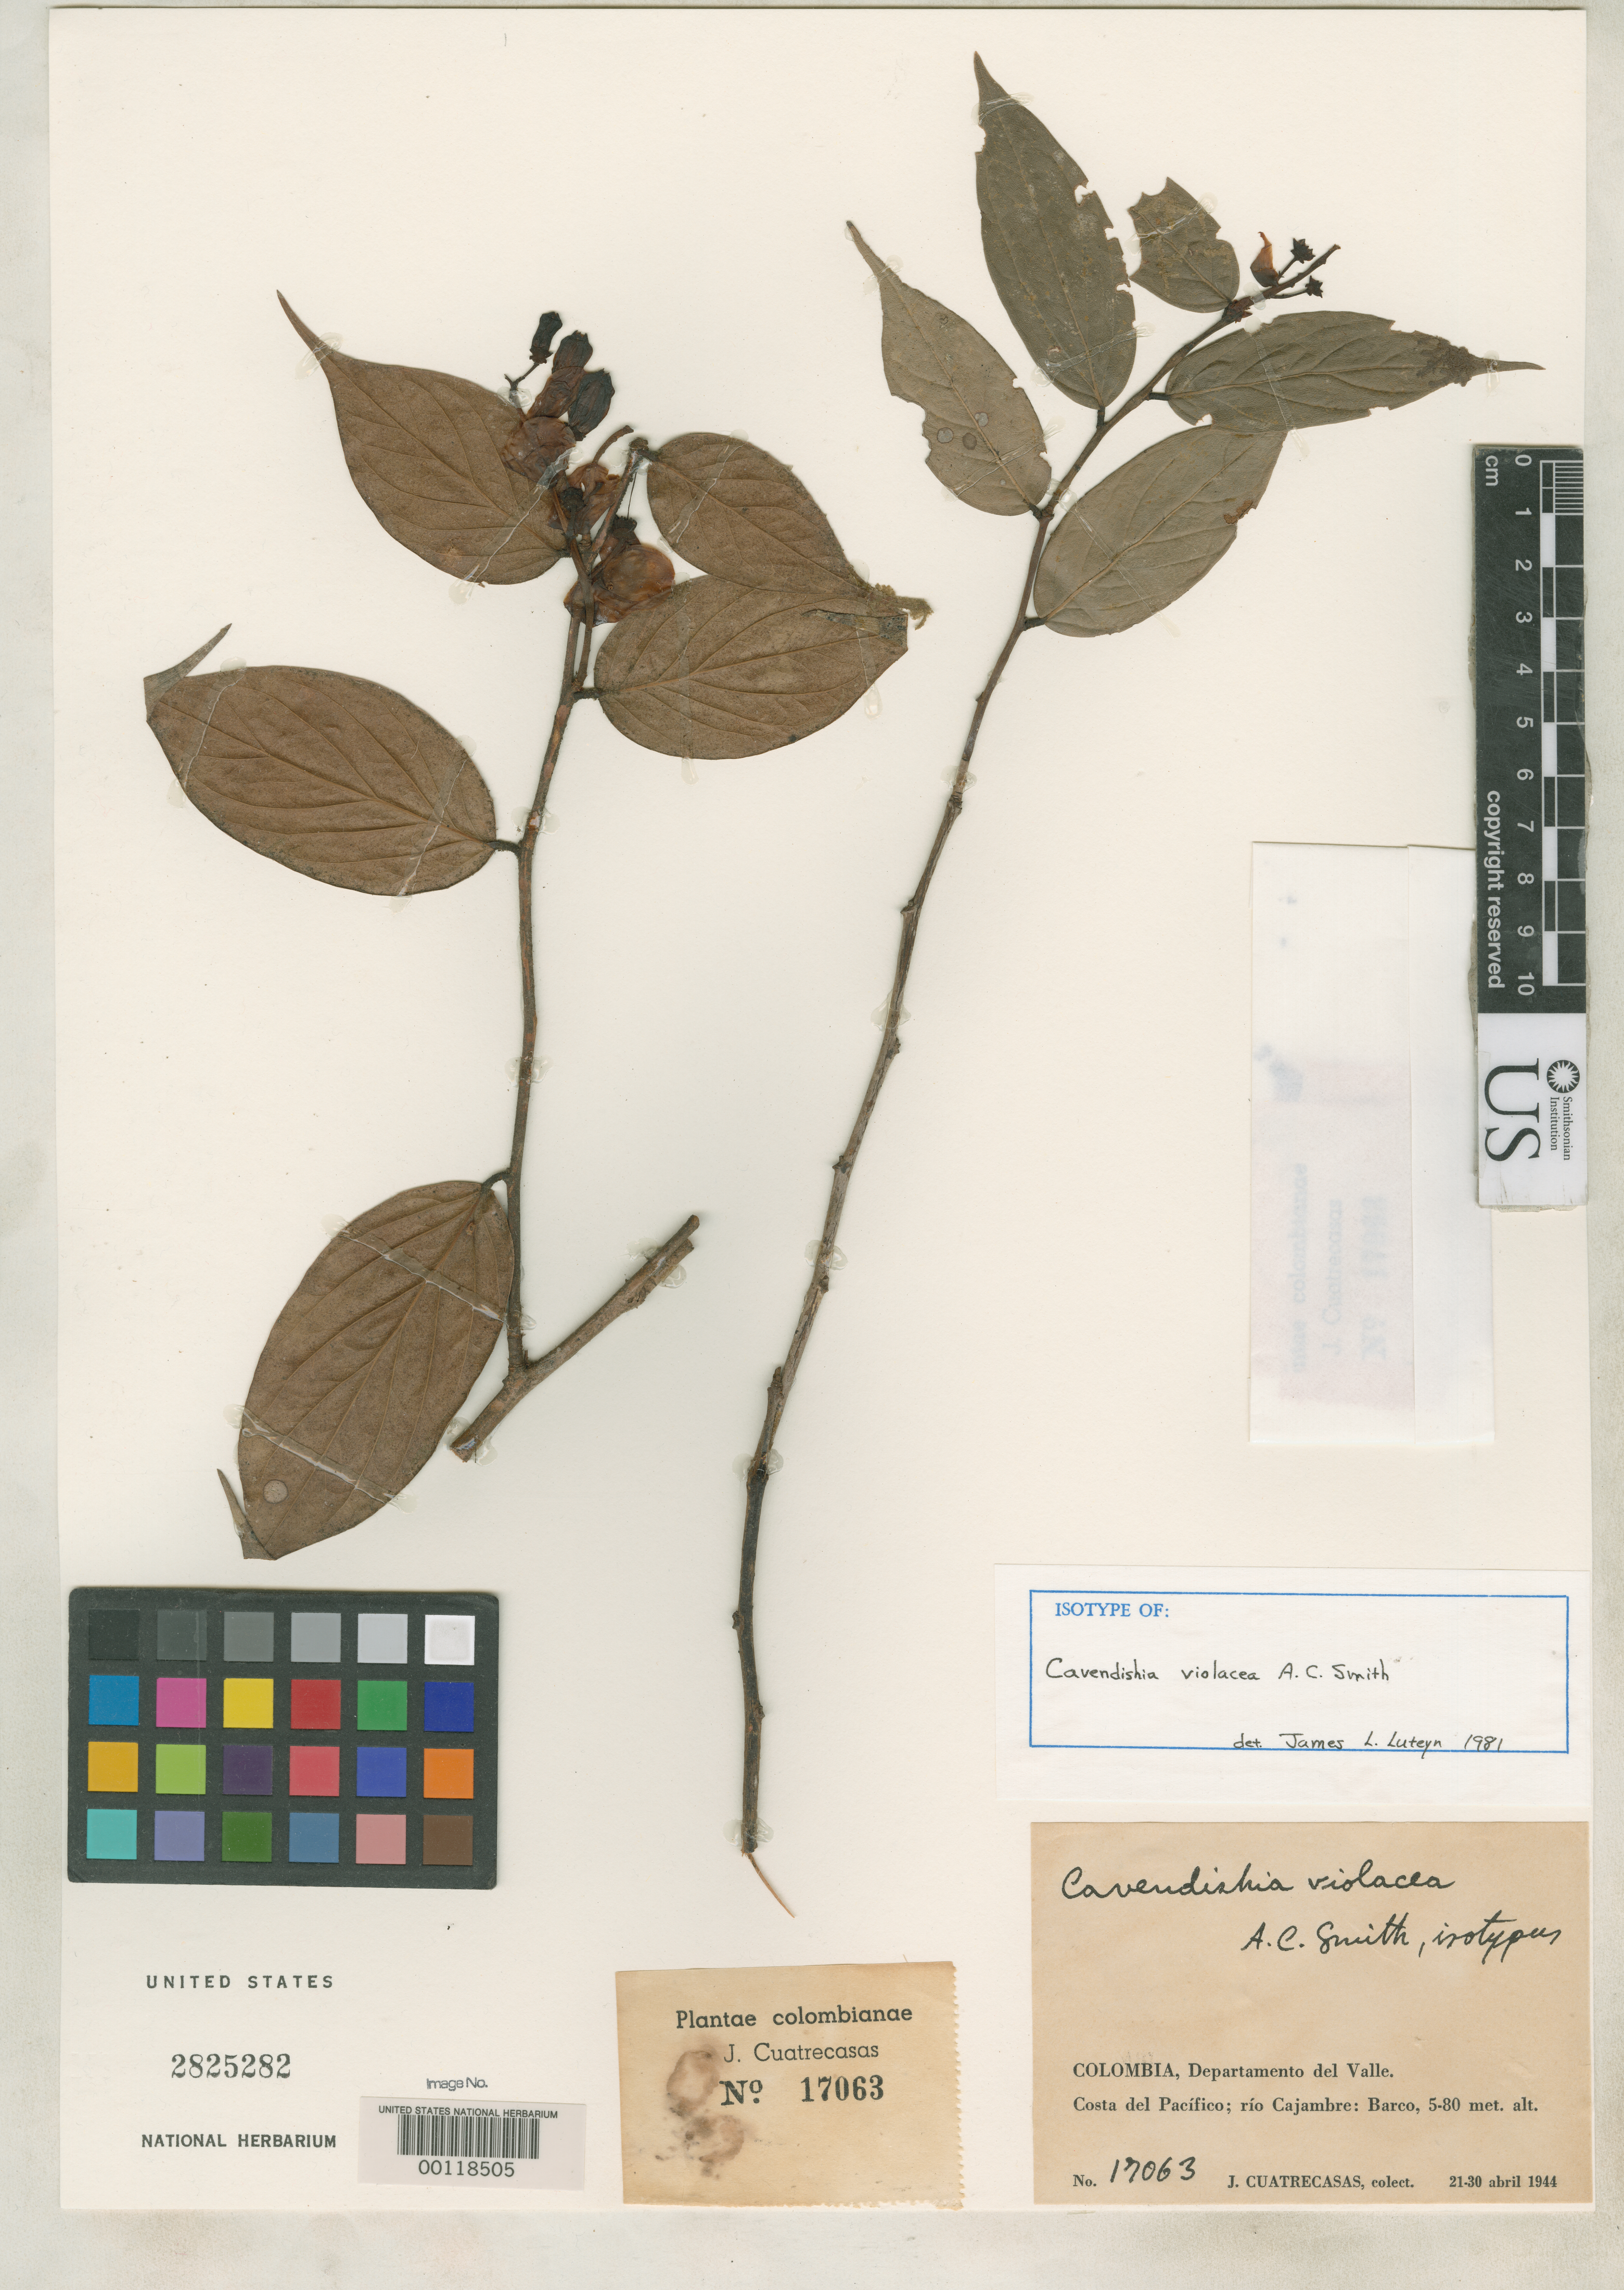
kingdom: Plantae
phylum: Tracheophyta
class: Magnoliopsida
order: Ericales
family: Ericaceae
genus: Cavendishia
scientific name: Cavendishia violacea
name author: A.C. Sm.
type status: Isotype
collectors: J. Cuatrecasas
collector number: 17063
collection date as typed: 21 Apr 1944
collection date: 1944-04-21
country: Colombia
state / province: Valle del Cauca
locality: Costa del Pacifico, Rio Cajambre.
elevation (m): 5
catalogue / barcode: US 2825282